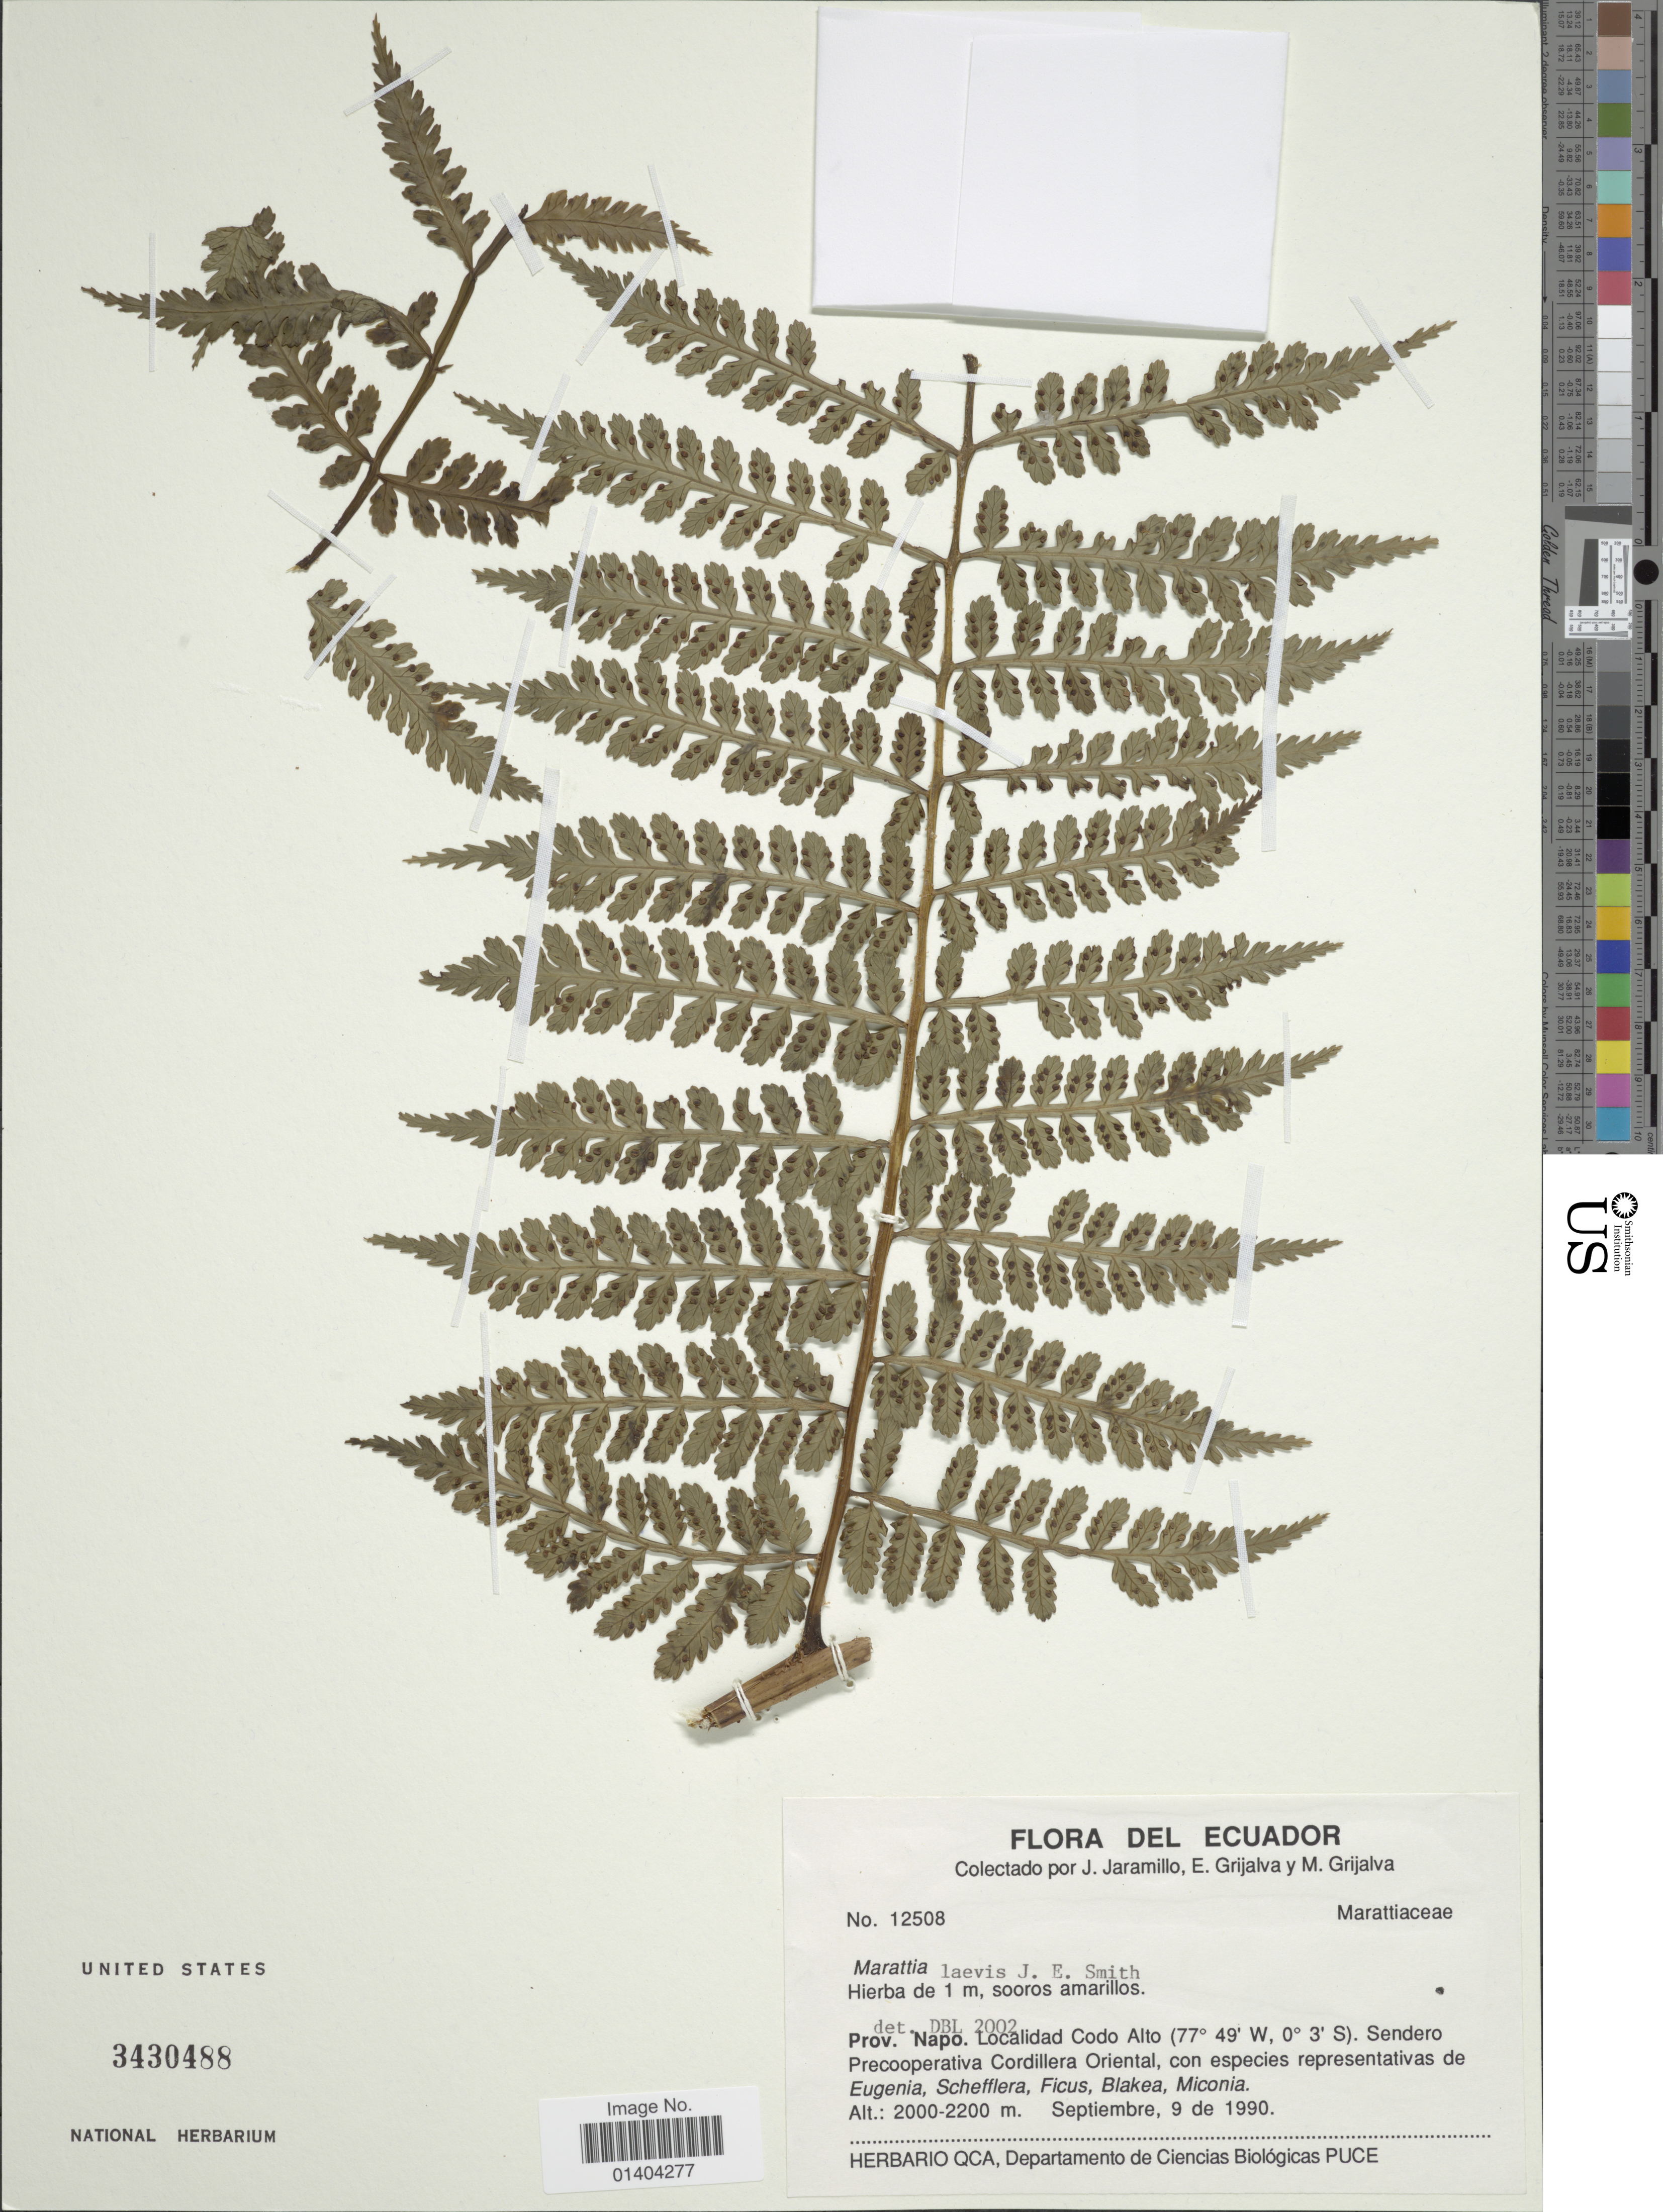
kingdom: Plantae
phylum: Tracheophyta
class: Polypodiopsida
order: Marattiales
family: Marattiaceae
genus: Marattia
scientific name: Marattia laevis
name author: Sm.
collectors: J. Jaramillo, E. Grijalva & M. Grijalva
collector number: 12508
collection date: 1990-09-09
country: Ecuador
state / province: Napo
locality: Prov. Napo. Localidad Codo Alto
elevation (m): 2000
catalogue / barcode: US 3430488